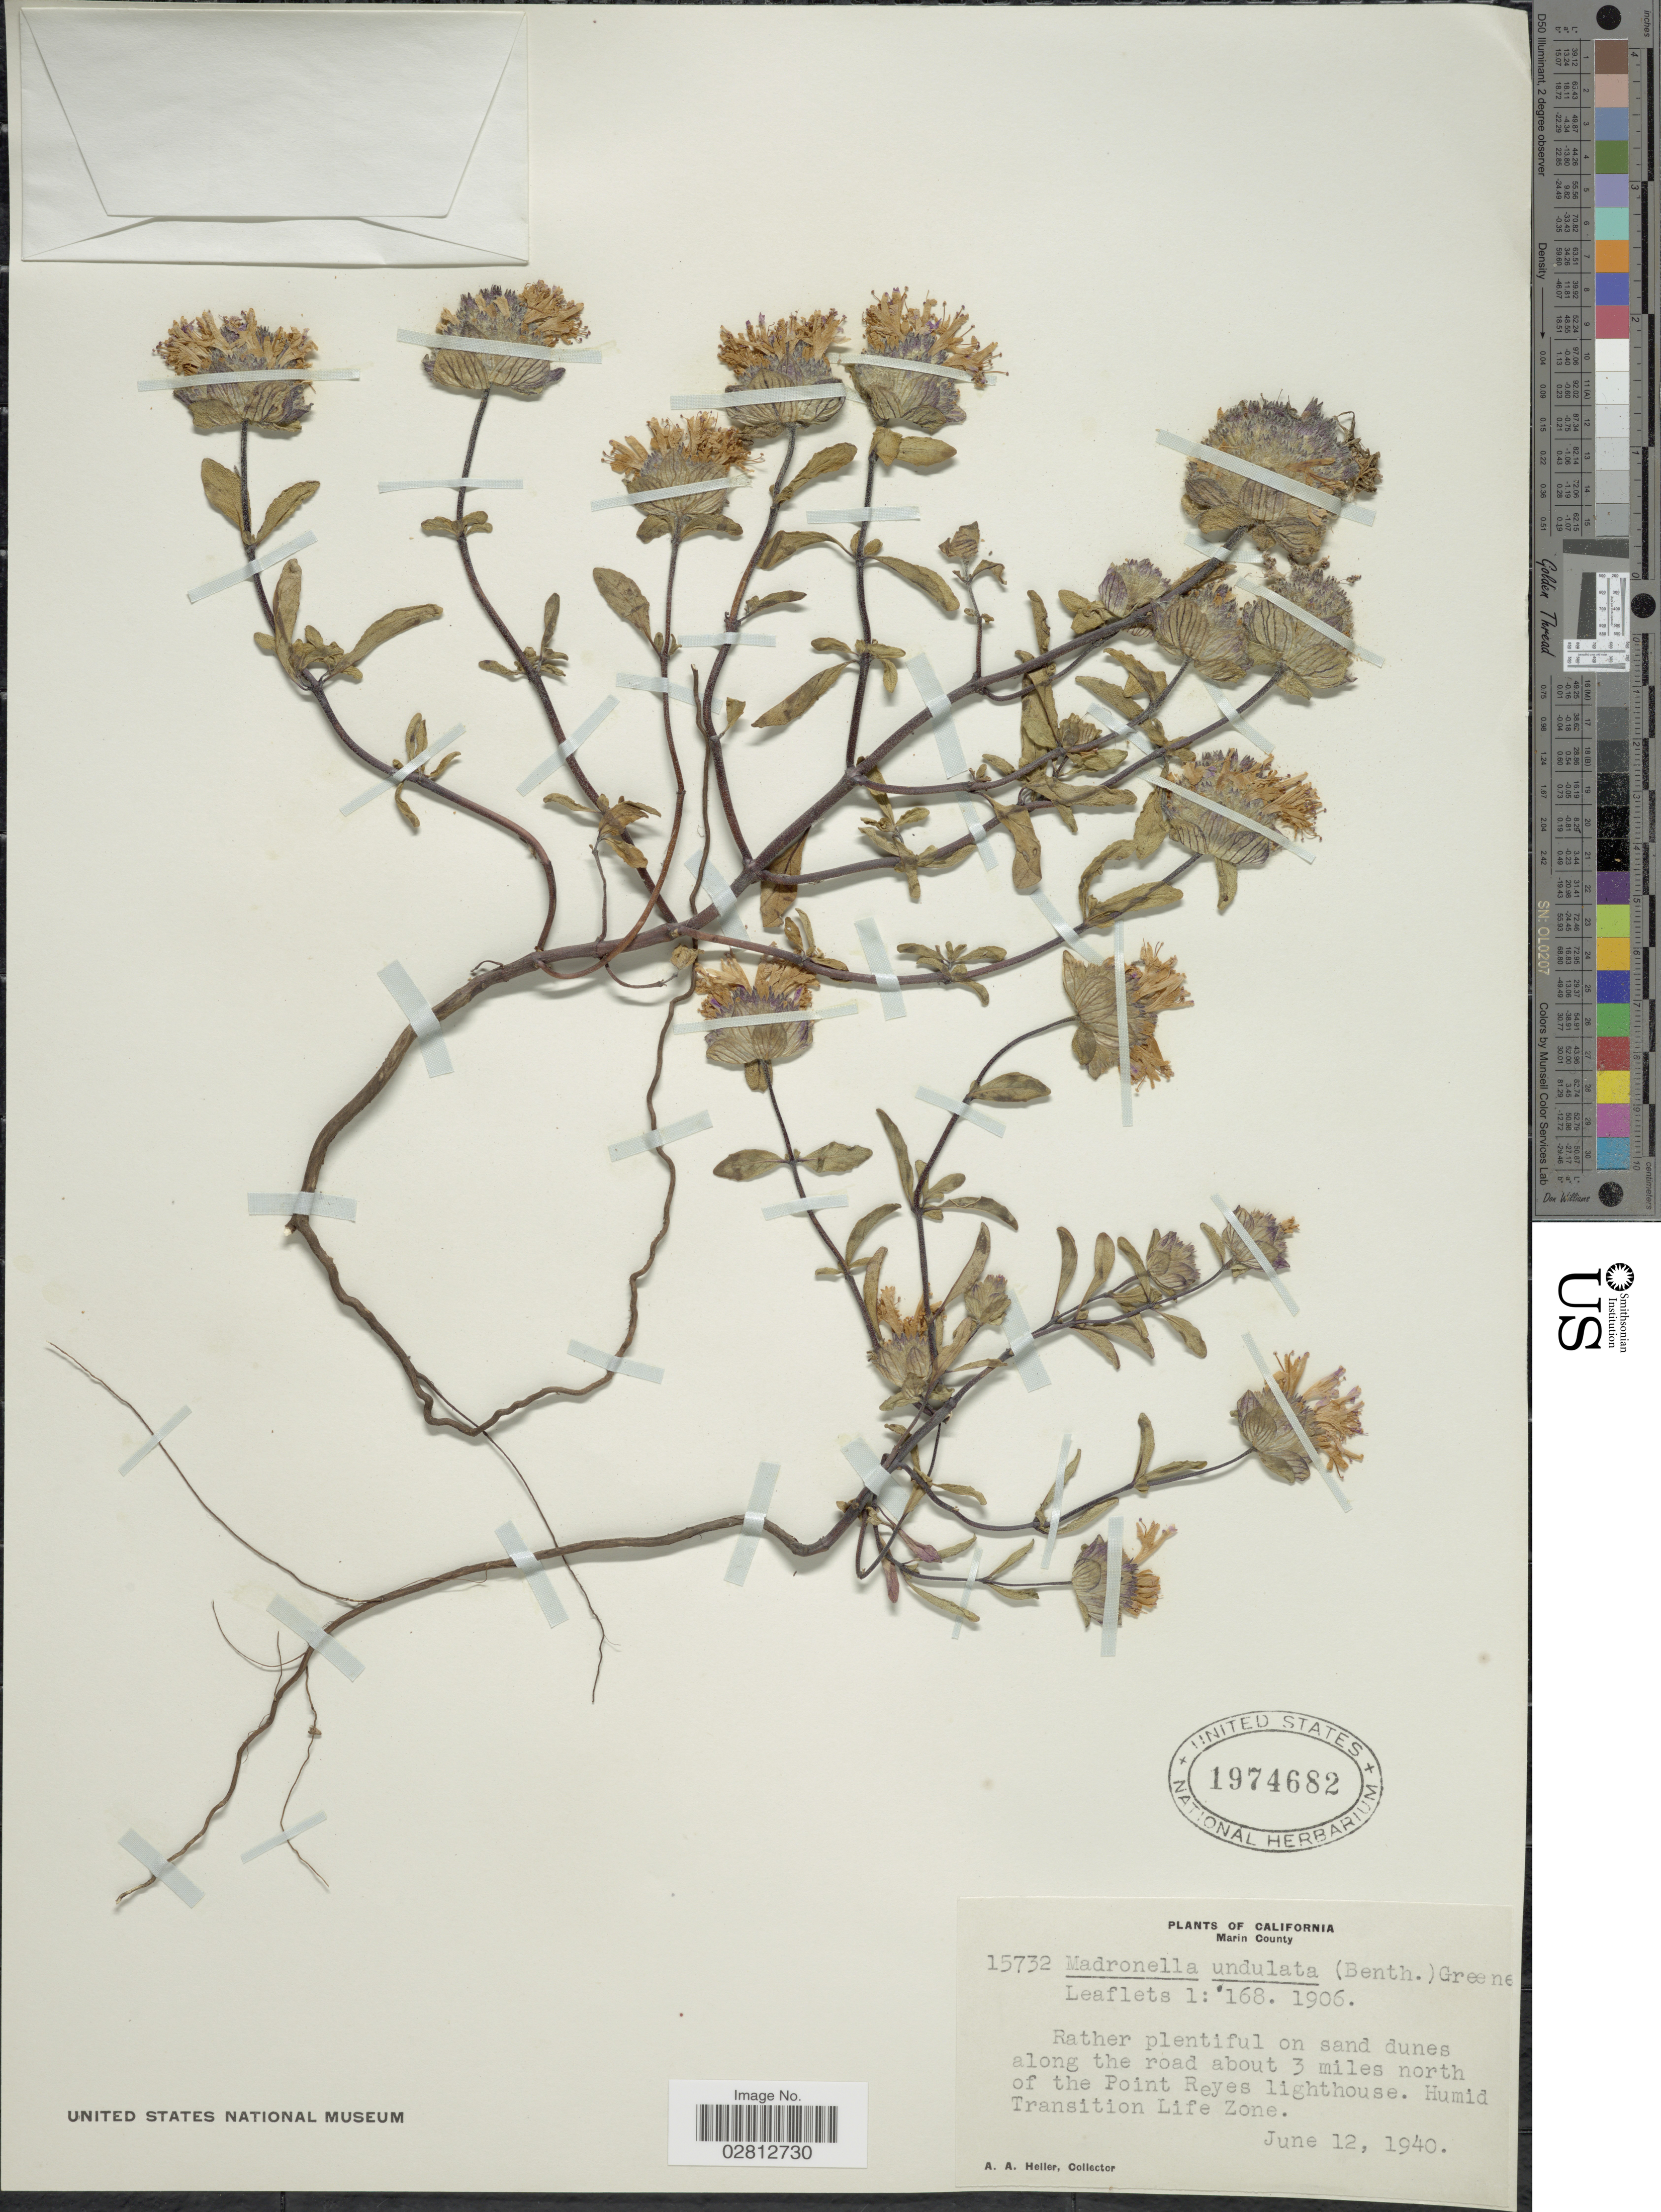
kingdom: Plantae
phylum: Tracheophyta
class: Magnoliopsida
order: Lamiales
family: Lamiaceae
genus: Monardella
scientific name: Monardella undulata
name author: Benth.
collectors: A. A. Heller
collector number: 15732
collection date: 1940-06-12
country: United States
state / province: California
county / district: Marin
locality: Marin County, along the road about 3 miles north of the Point Reyes lighthouse, Humid Transition Life Zone.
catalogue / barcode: US 1974682